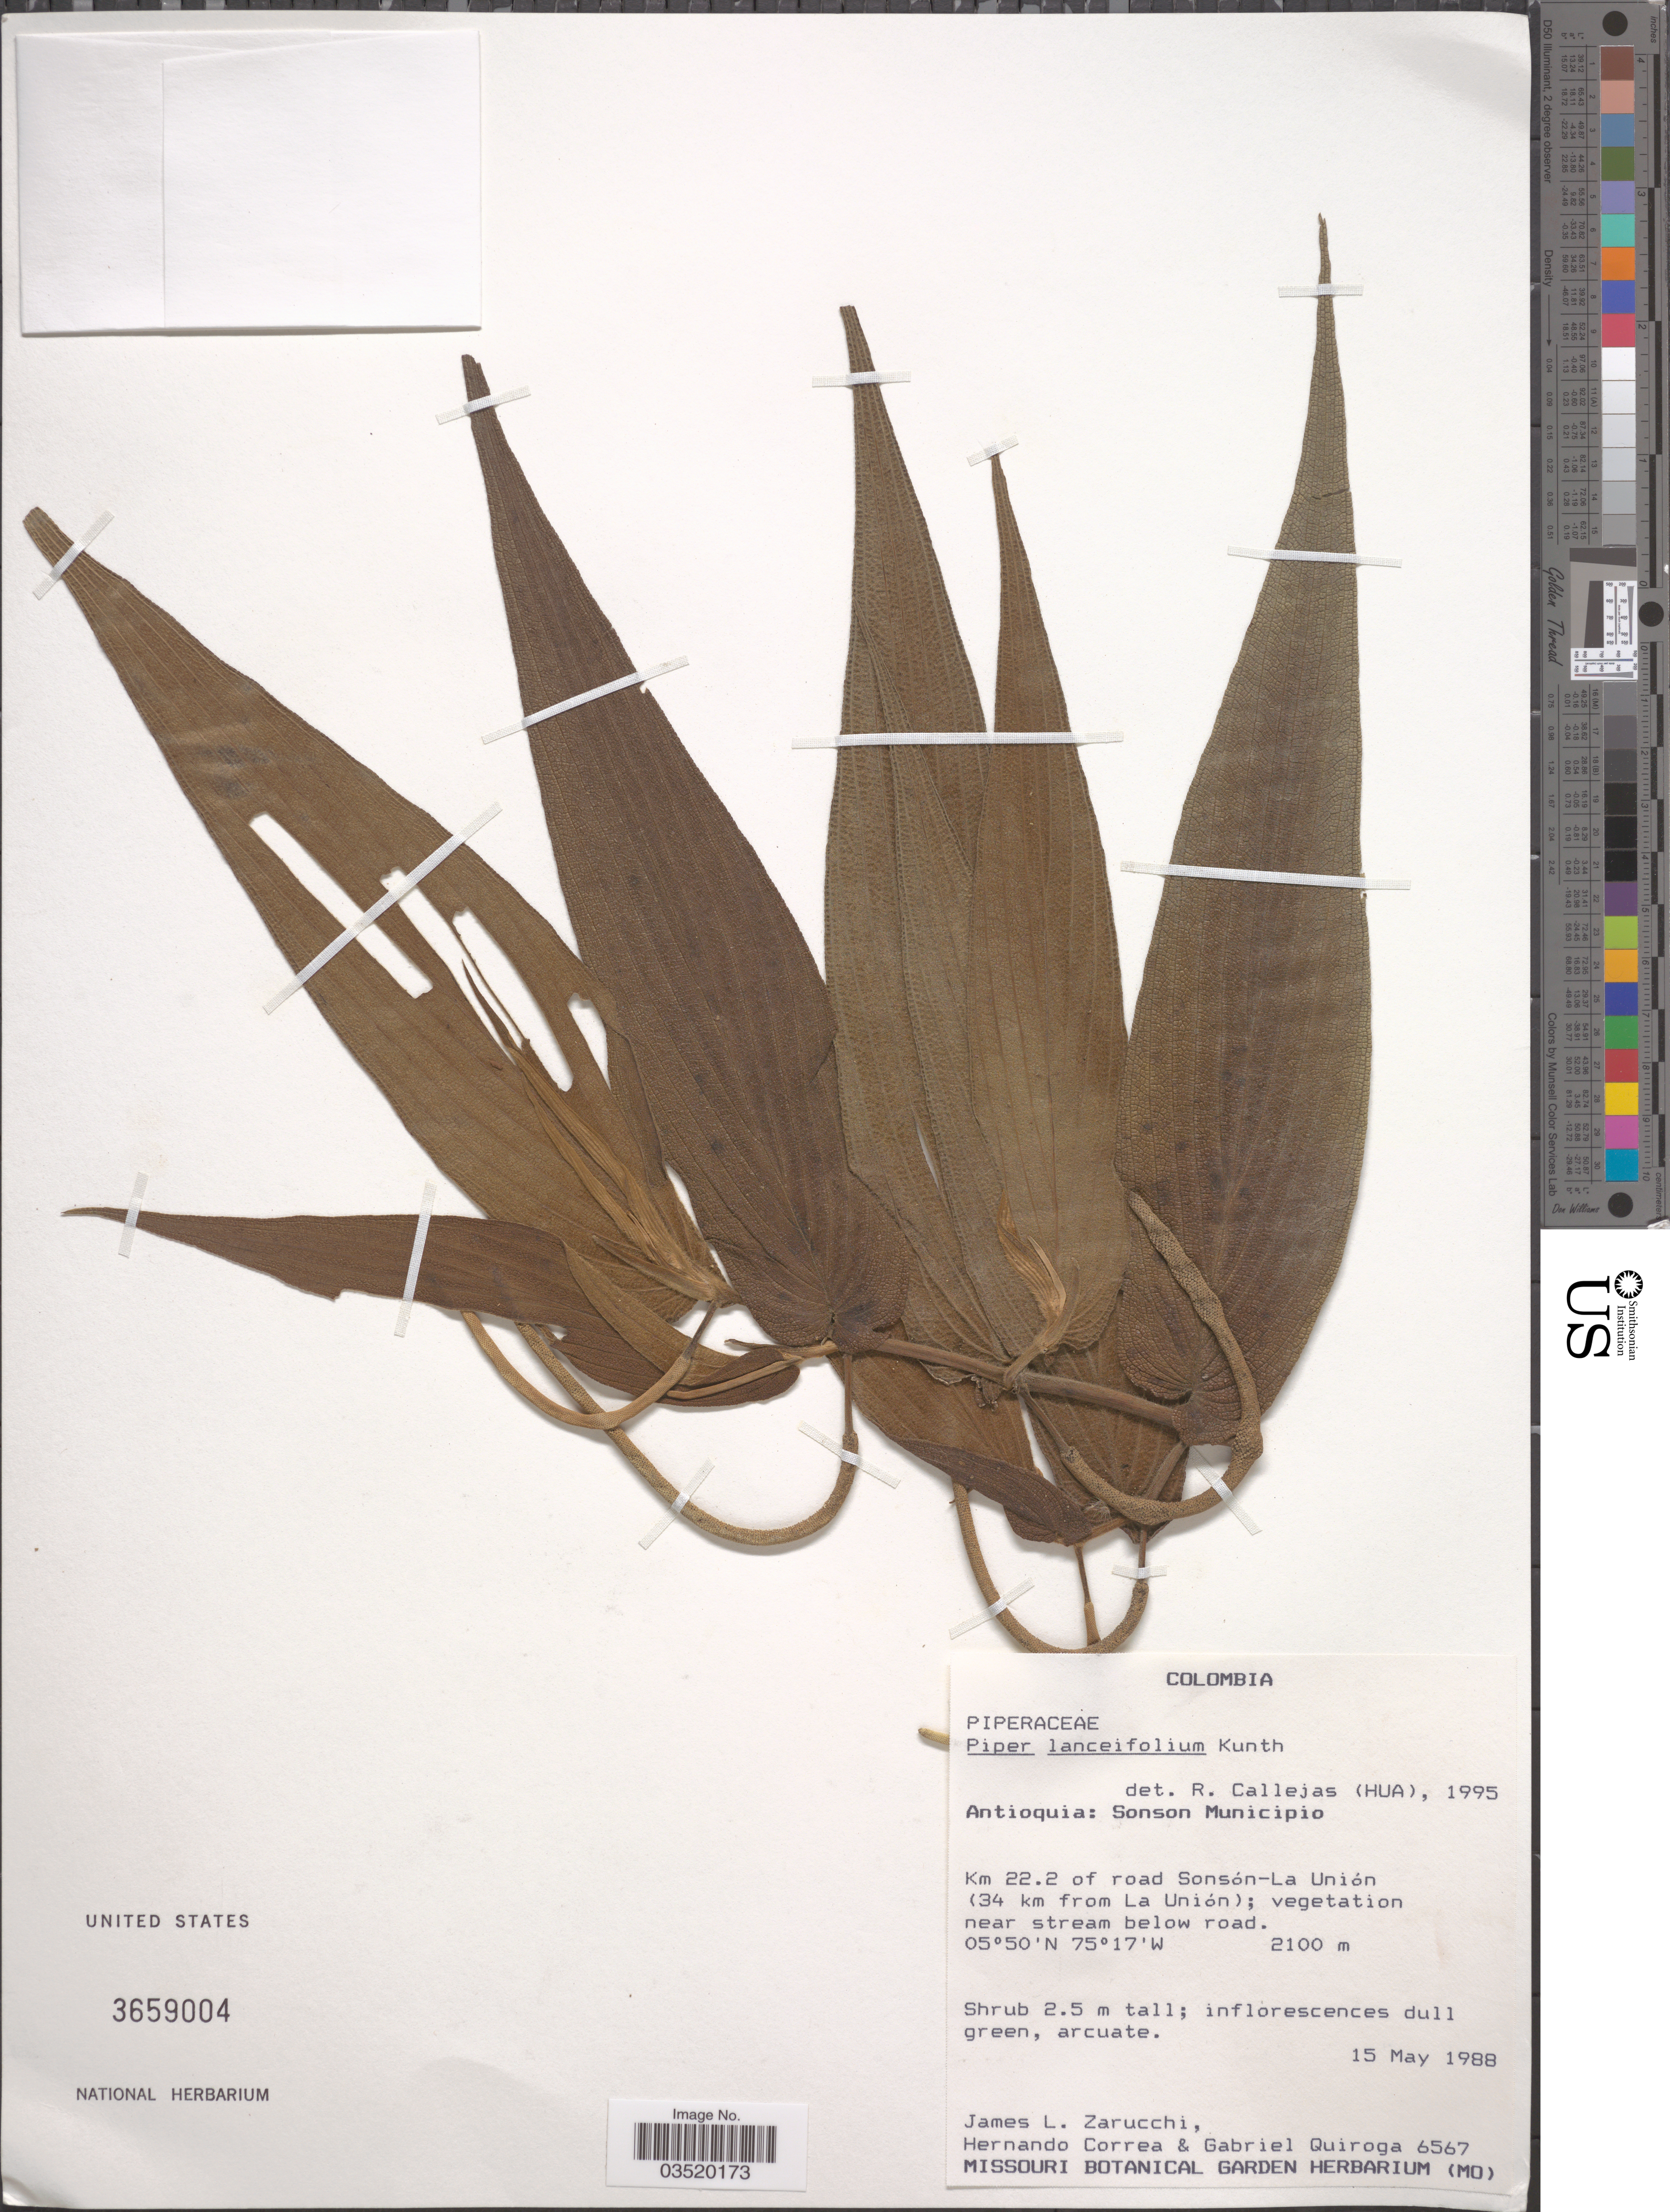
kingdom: Plantae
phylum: Tracheophyta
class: Magnoliopsida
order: Piperales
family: Piperaceae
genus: Piper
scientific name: Piper lanceifolium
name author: Kunth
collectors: J. L. Zarucchi, H. Correa & G. Quiroga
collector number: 6567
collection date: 1988-05-15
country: Colombia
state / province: Antioquia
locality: Sonson Municipio. Km 22.2 of road Sonsón-La Unión (34 km from La Unión).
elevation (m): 2100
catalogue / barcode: US 3659004